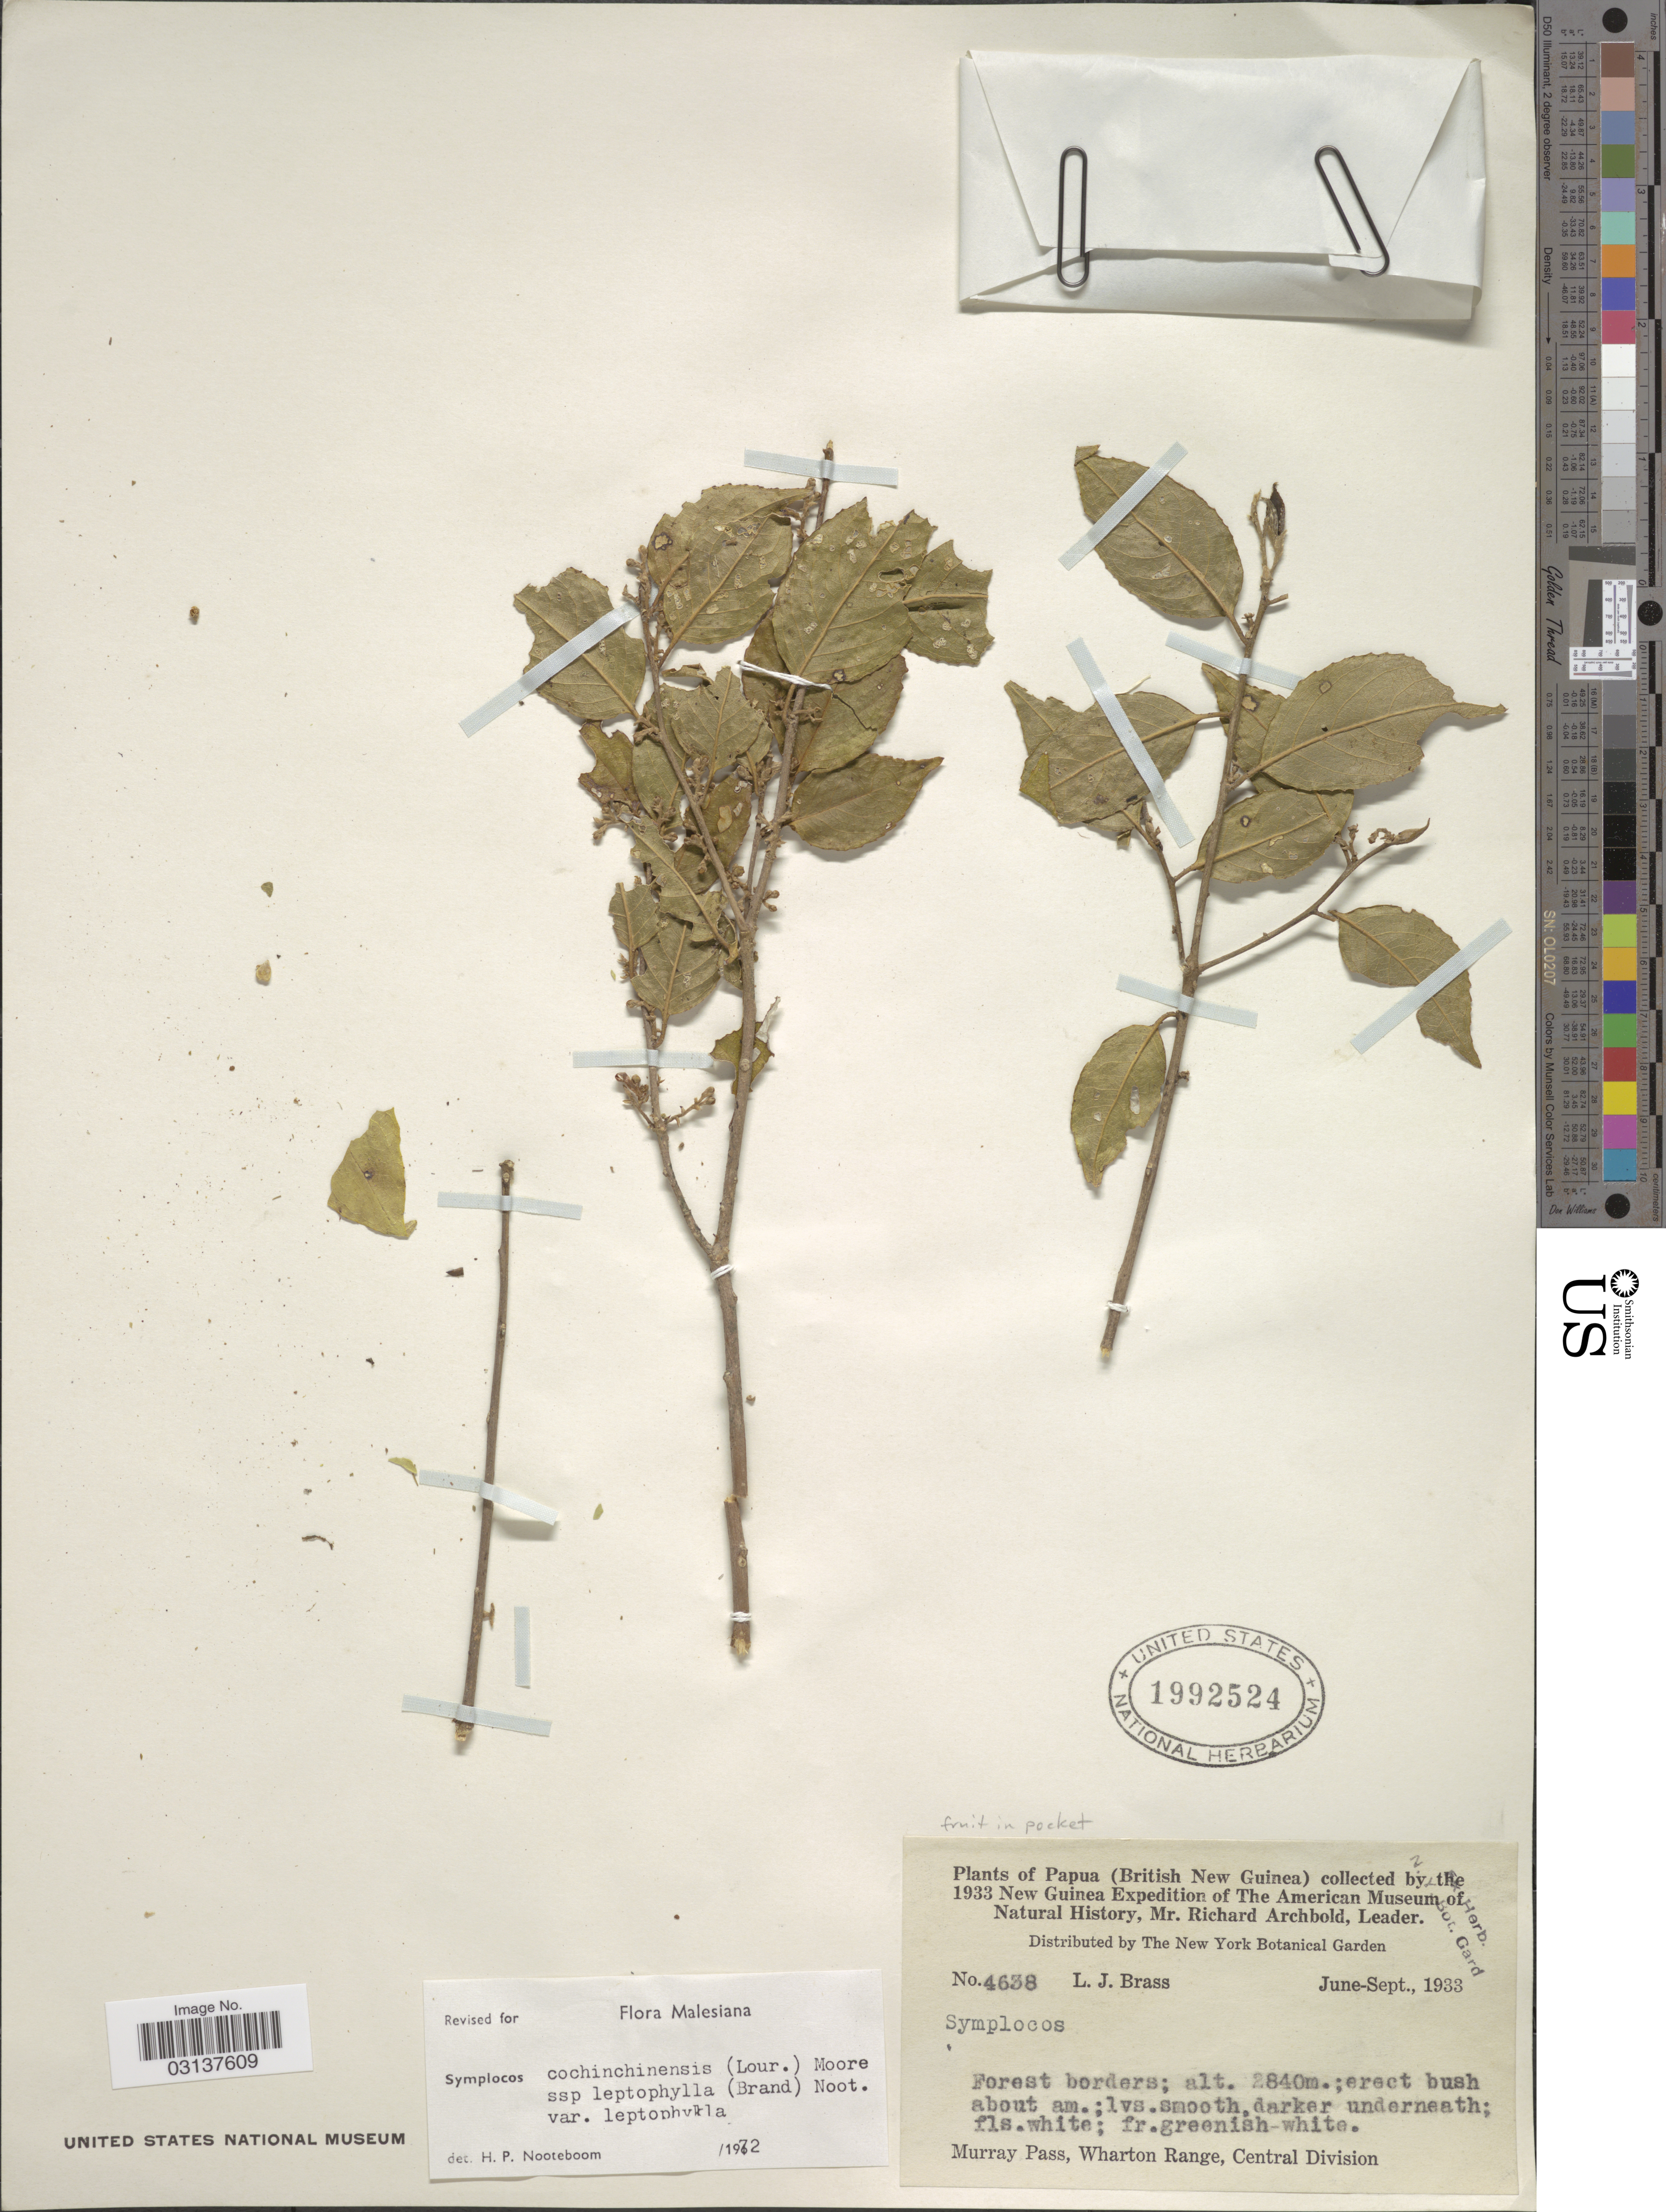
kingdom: Plantae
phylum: Tracheophyta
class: Magnoliopsida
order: Ericales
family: Symplocaceae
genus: Symplocos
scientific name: Symplocos cochinchinensis var. leptophylla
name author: (Brand) Noot.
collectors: L. J. Brass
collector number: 4638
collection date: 1933-06/1933-09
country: Papua New Guinea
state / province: Central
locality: Papua (British New Guinea), Murray Pass, Wharton Range, Central Division.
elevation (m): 2840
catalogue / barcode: US 1992524